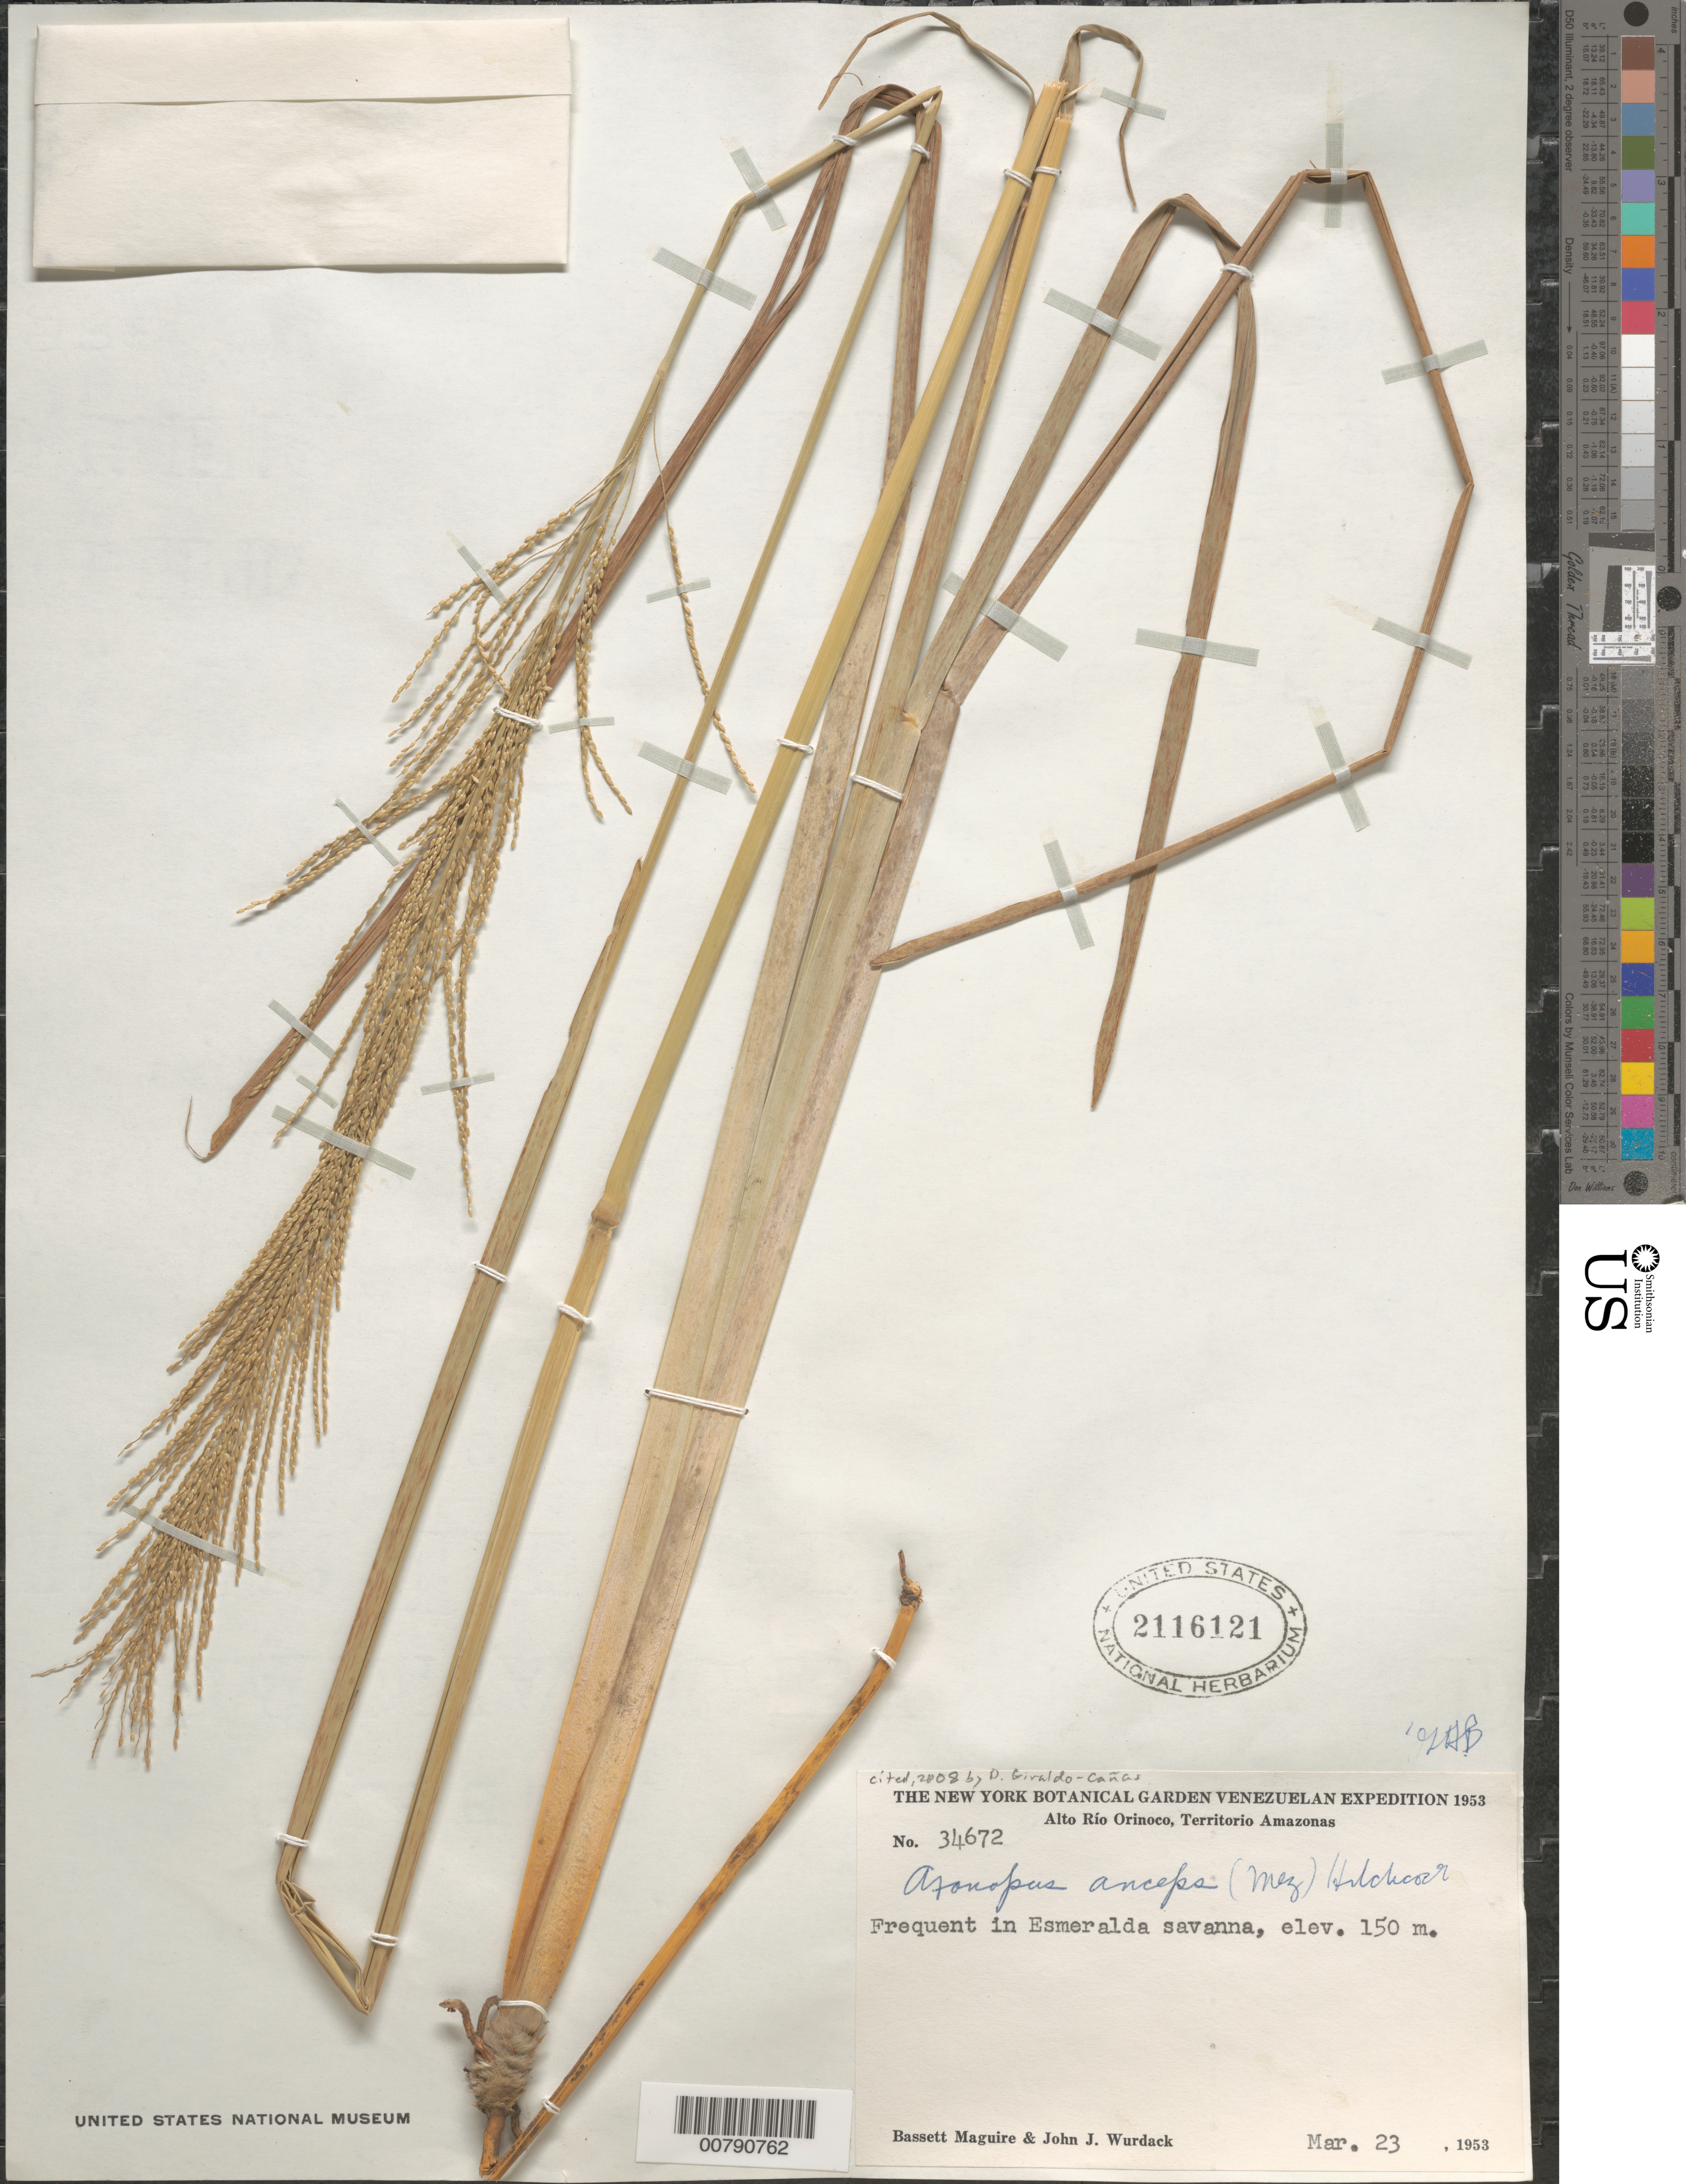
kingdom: Plantae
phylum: Tracheophyta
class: Liliopsida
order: Poales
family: Poaceae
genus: Axonopus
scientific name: Axonopus anceps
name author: (Mez) Hitchc.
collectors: B. Maguire & J. J. Wurdack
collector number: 34672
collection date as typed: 23-Mar-53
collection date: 1953-03-23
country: Venezuela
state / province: Amazonas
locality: Alto Río Orinoco, Esmeralda Savanna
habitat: Savanna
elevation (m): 150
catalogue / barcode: US 2116121